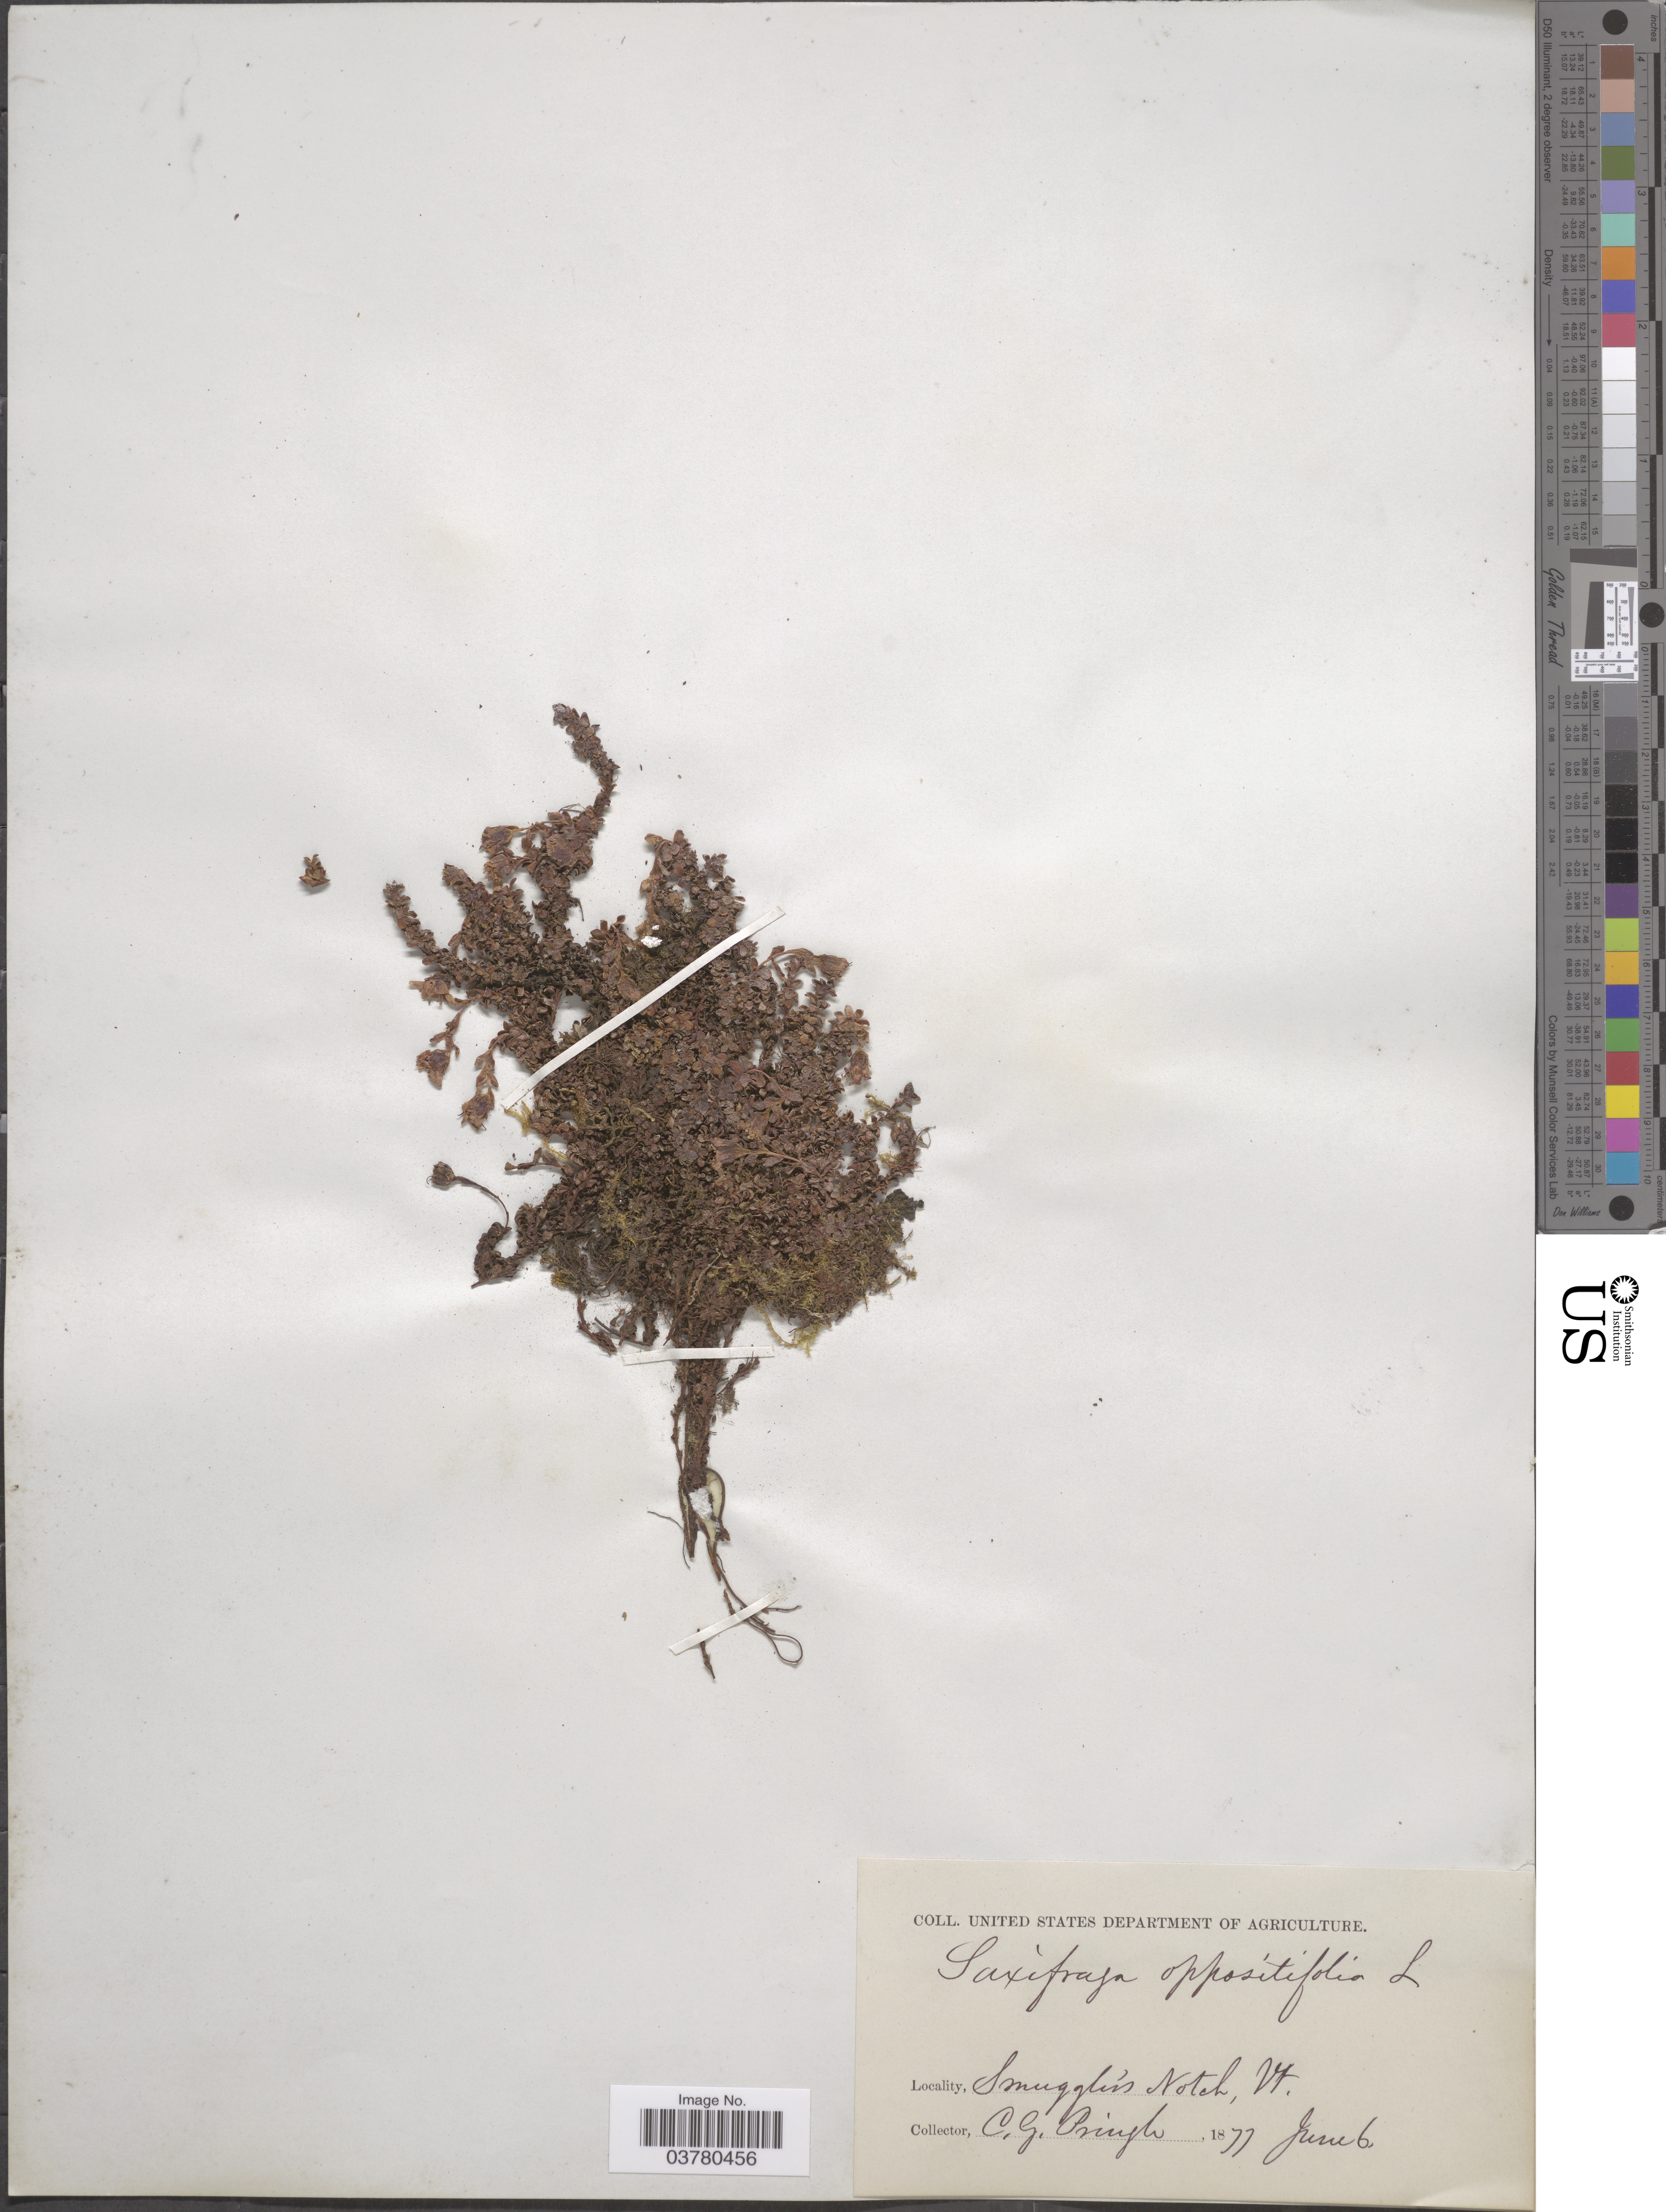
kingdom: Plantae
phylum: Tracheophyta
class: Magnoliopsida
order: Saxifragales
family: Saxifragaceae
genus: Saxifraga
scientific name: Saxifraga oppositifolia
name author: L.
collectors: C. G. Pringle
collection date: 1877-06-06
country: United States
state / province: Vermont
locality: Smuggler's Notch.